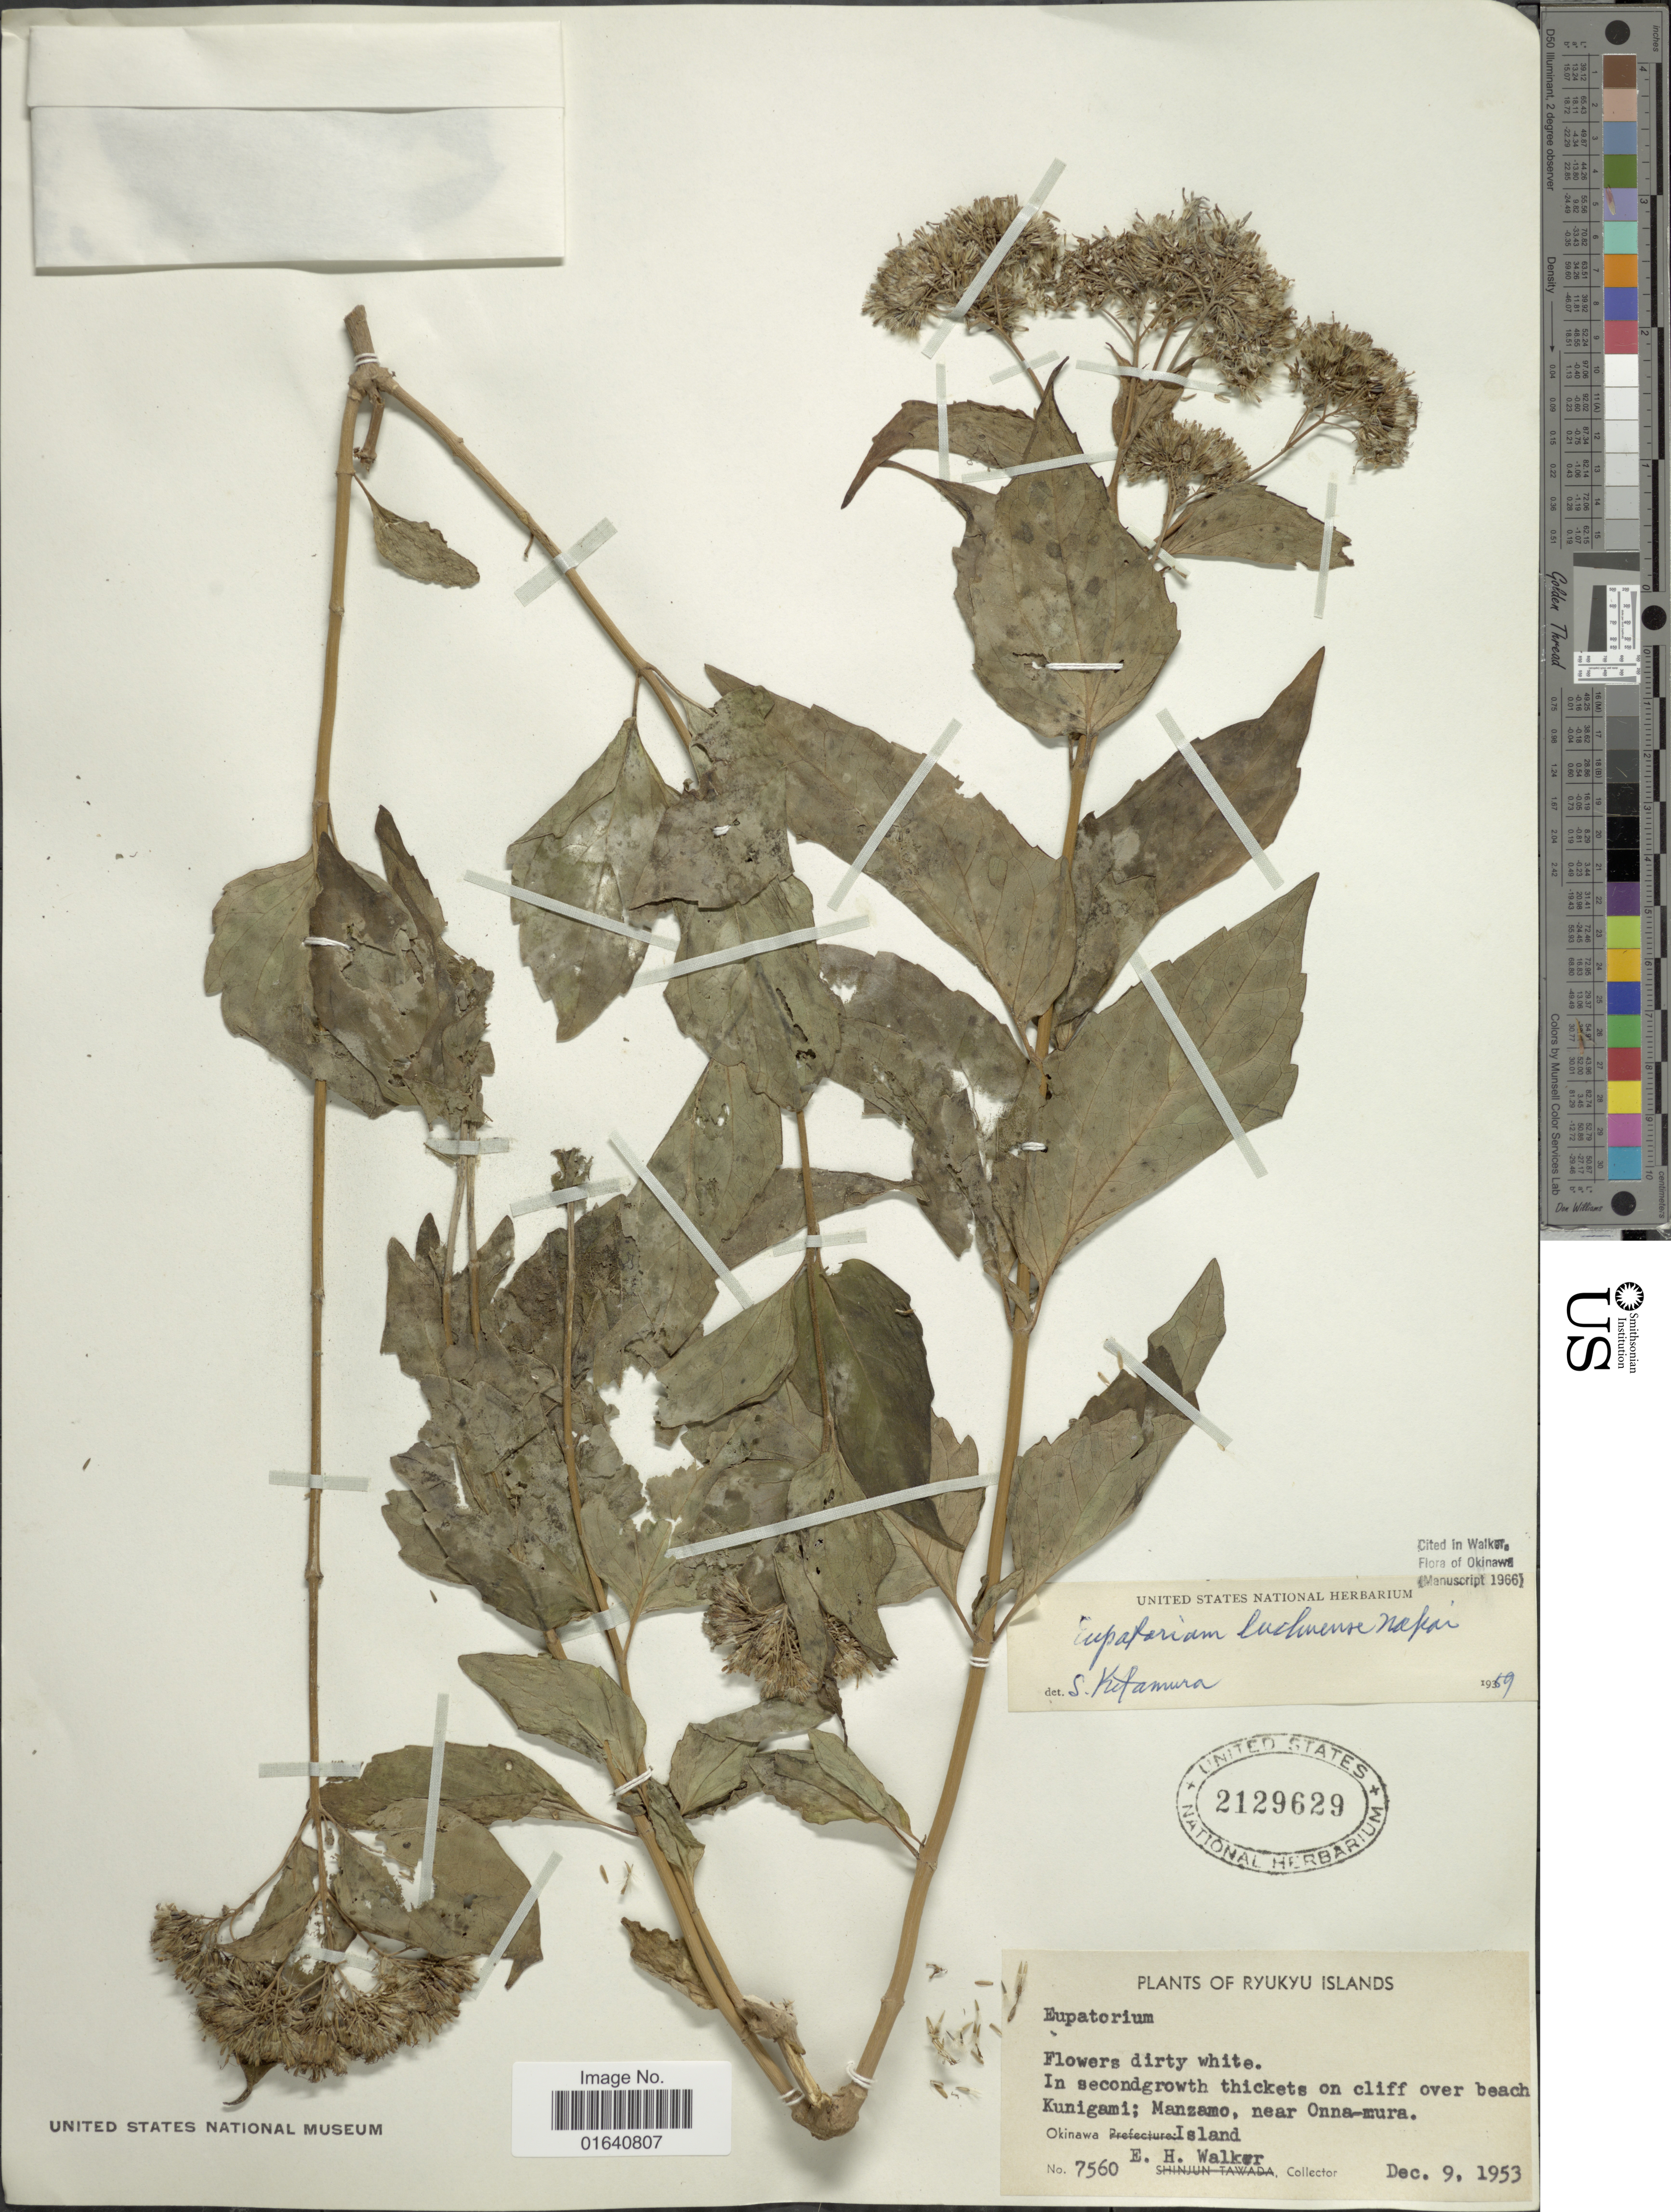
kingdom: Plantae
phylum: Tracheophyta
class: Magnoliopsida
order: Asterales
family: Asteraceae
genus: Eupatorium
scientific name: Eupatorium luchuense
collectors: E. H. Walker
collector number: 7560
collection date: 1953-12-09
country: Japan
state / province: Okinawa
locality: Ryukyu Island, In secondgrowth thickets on cliff over beach Kunigami; Manzamo, near Onna-mura, Okinawa Island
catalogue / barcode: US 2129629